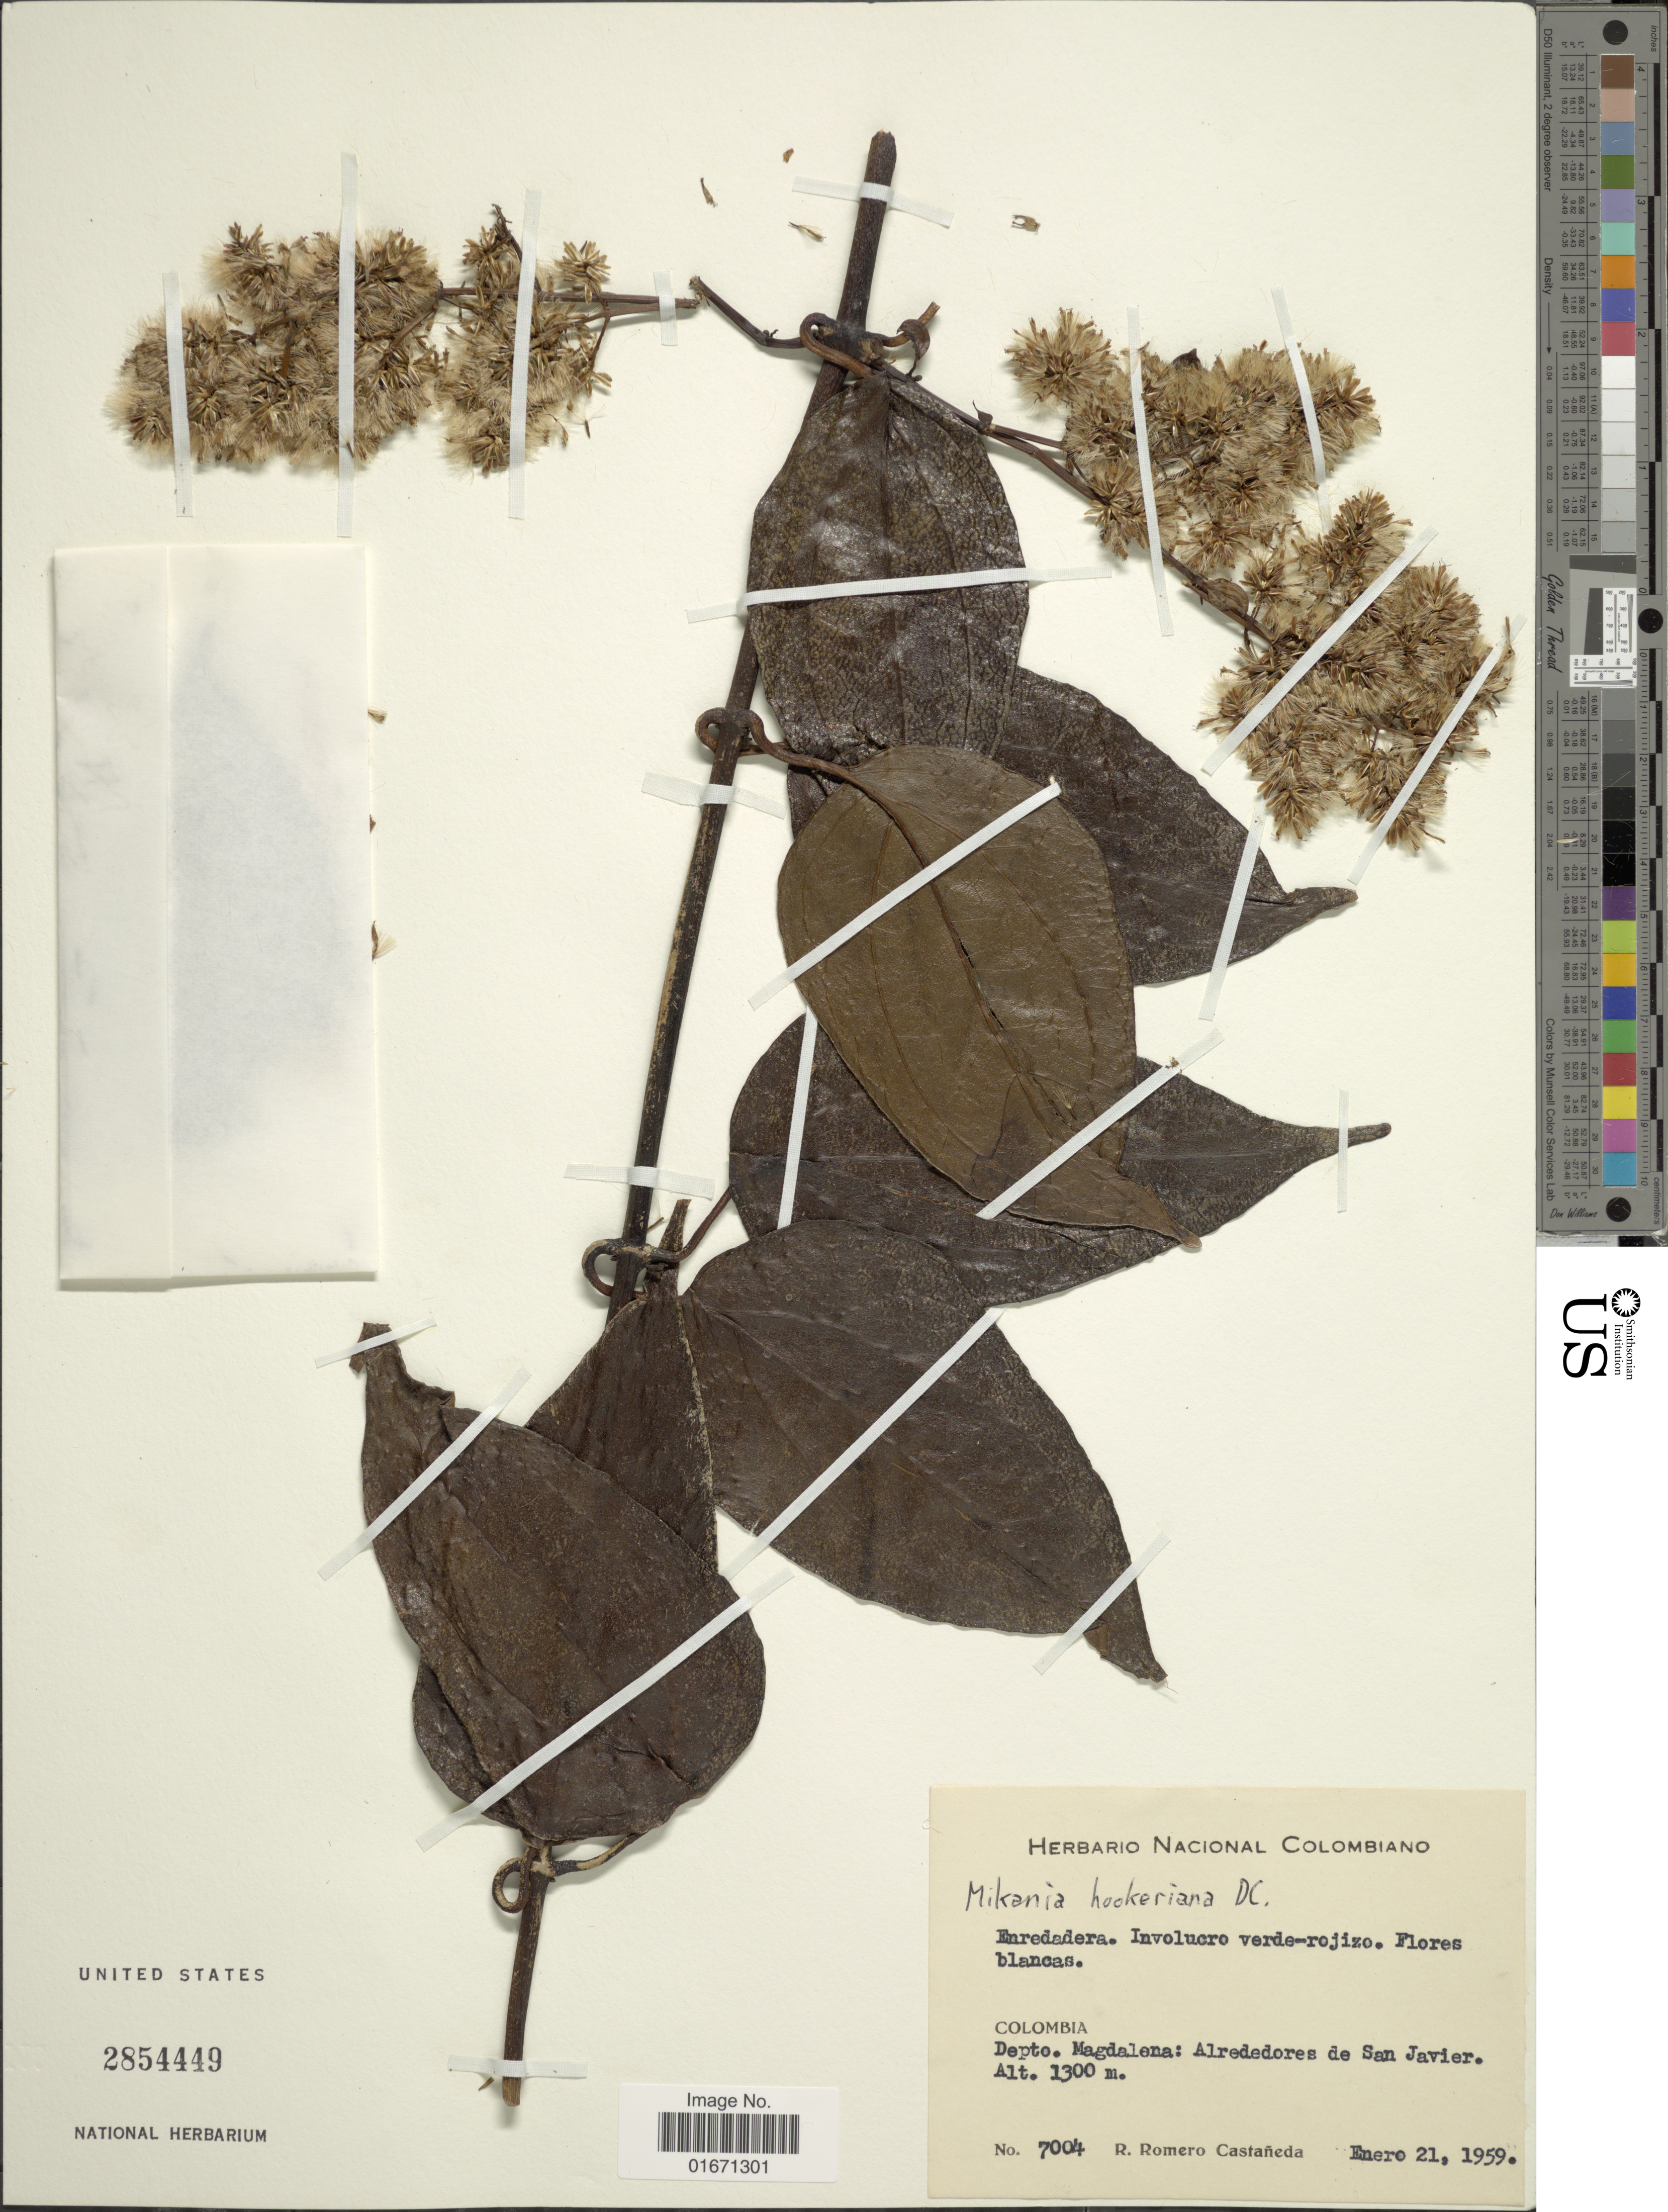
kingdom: Plantae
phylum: Tracheophyta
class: Magnoliopsida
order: Asterales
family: Asteraceae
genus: Mikania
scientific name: Mikania hookeriana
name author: DC.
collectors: R. Romero Castañeda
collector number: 7004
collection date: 1959-01-21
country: Colombia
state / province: Magdalena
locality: Alrededores de San Javier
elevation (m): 1300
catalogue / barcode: US 2854449